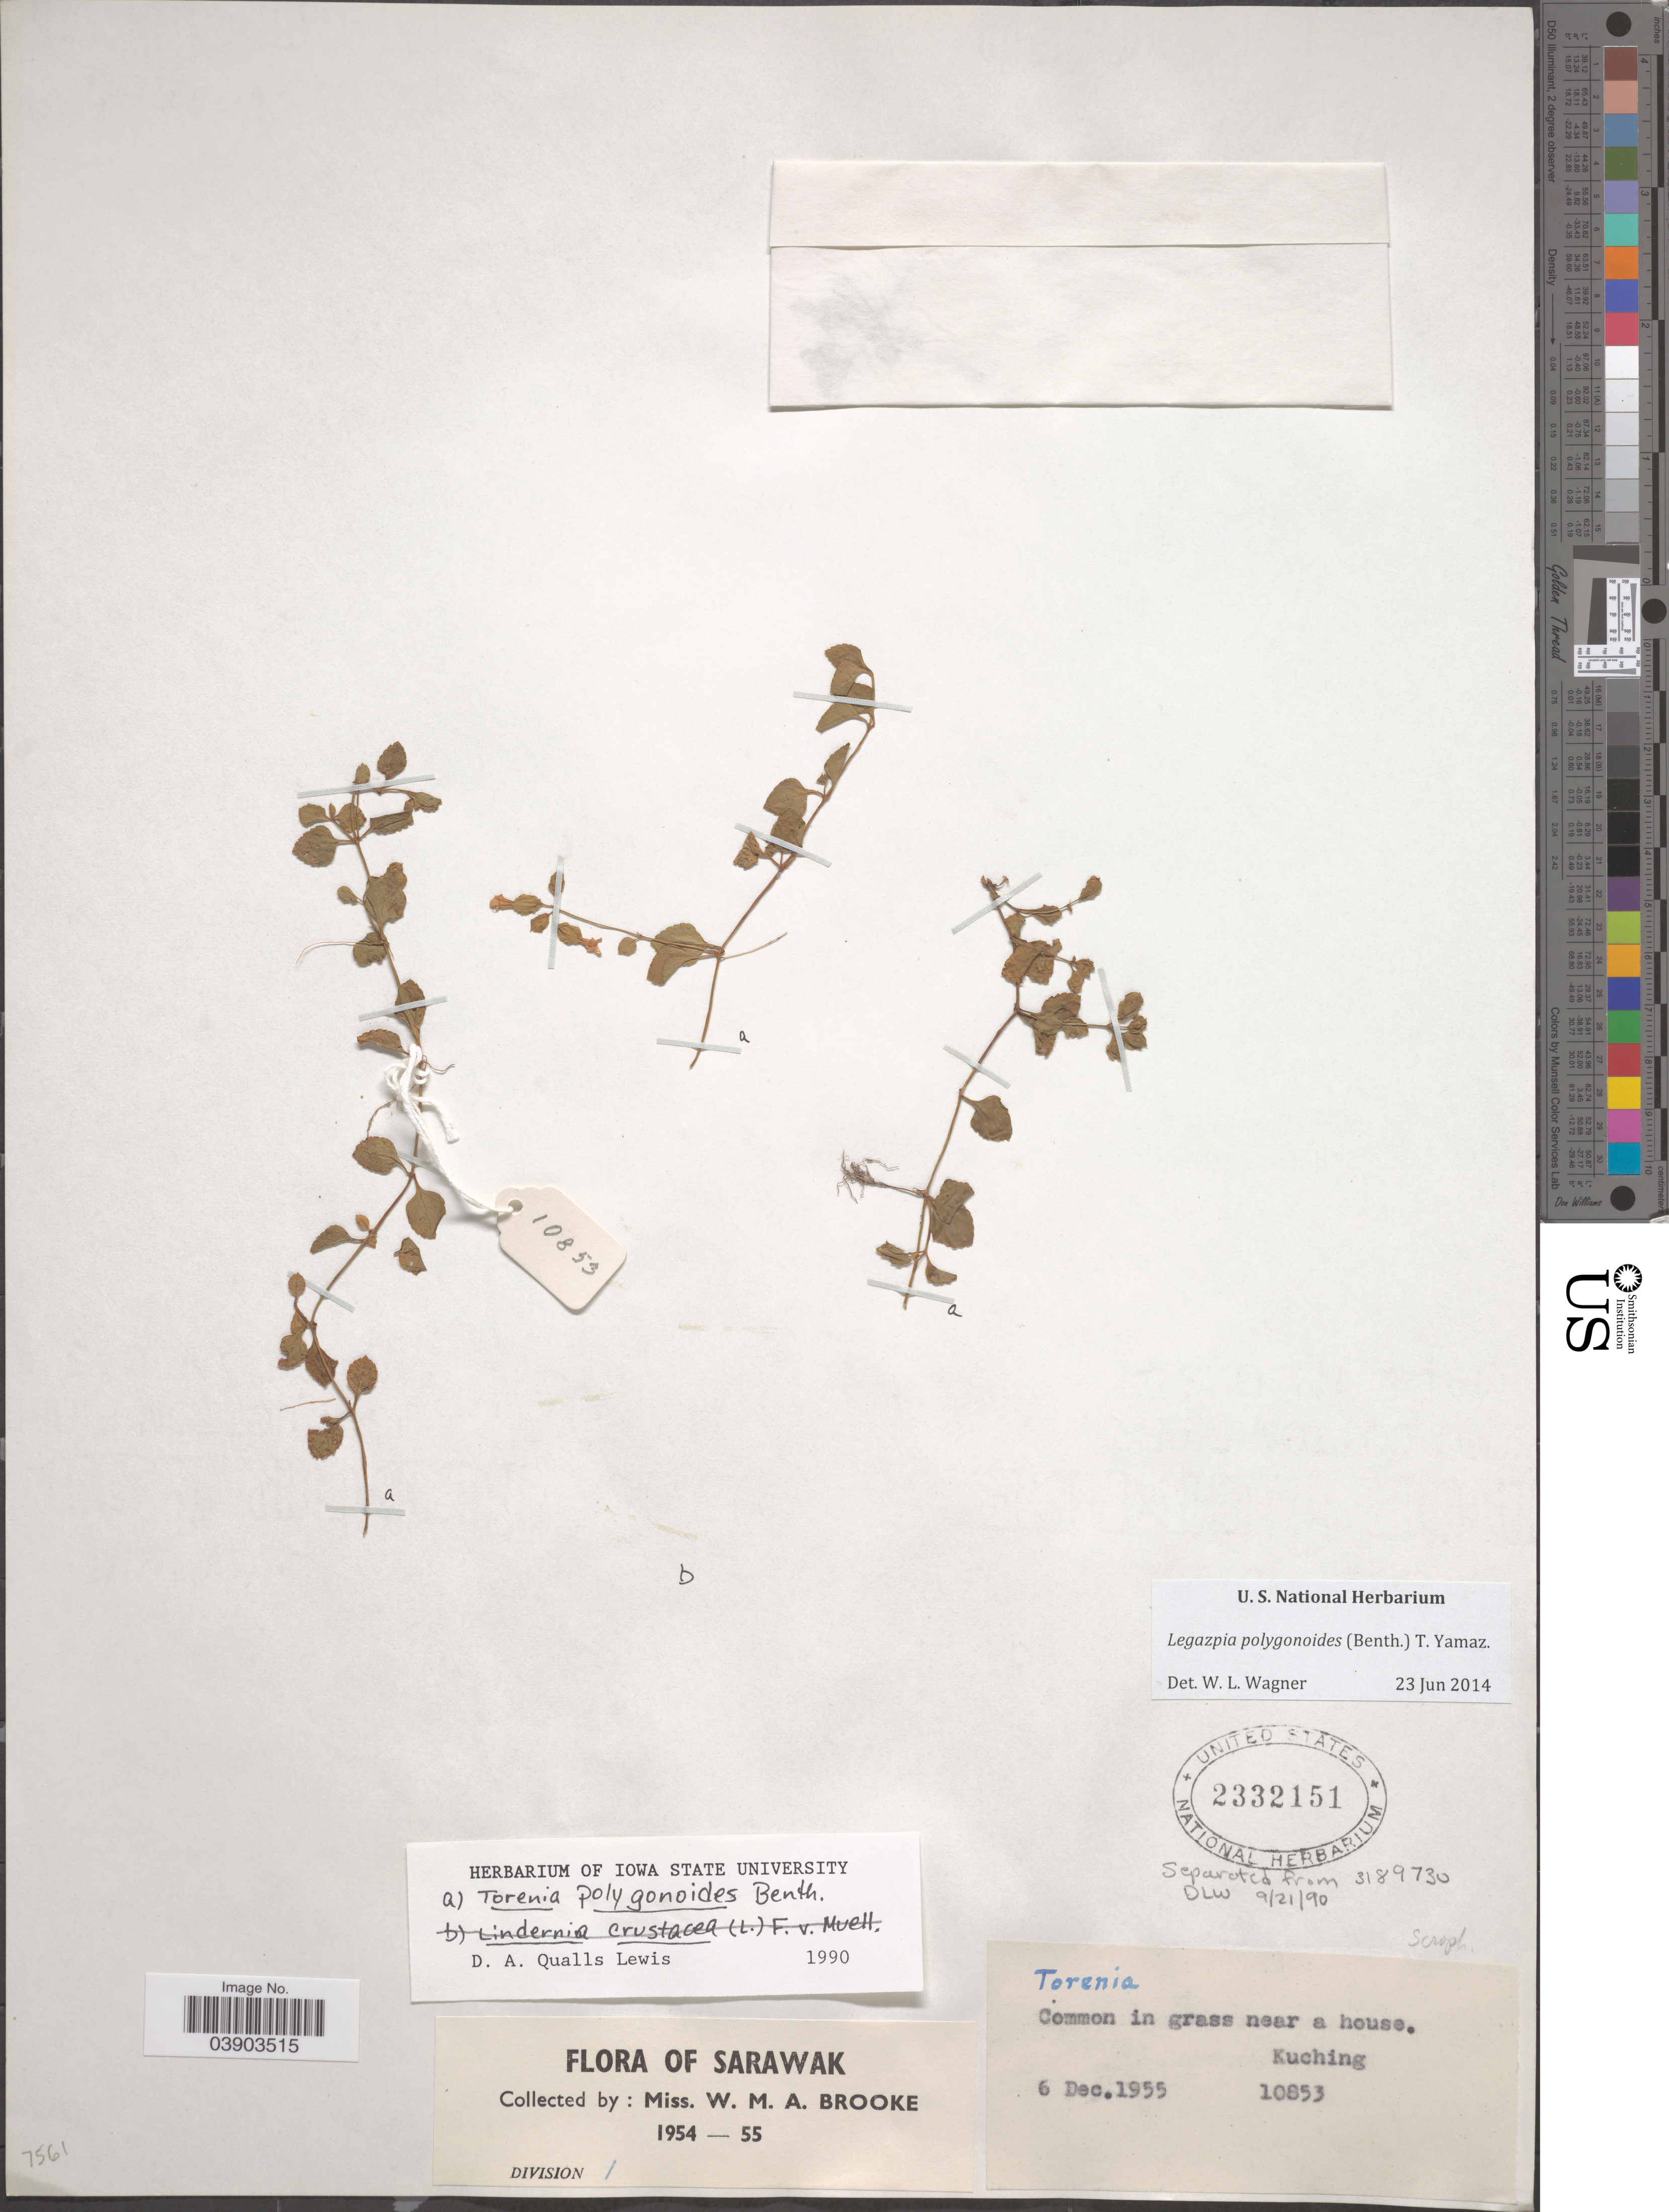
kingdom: Plantae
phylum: Tracheophyta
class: Magnoliopsida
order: Lamiales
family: Linderniaceae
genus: Torenia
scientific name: Torenia polygonoides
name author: Benth.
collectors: W. Brooke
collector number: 10853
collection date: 1955-12-06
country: Malaysia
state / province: Sarawak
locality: Division 1. Near a house. Kuching.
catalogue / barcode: US 2332151